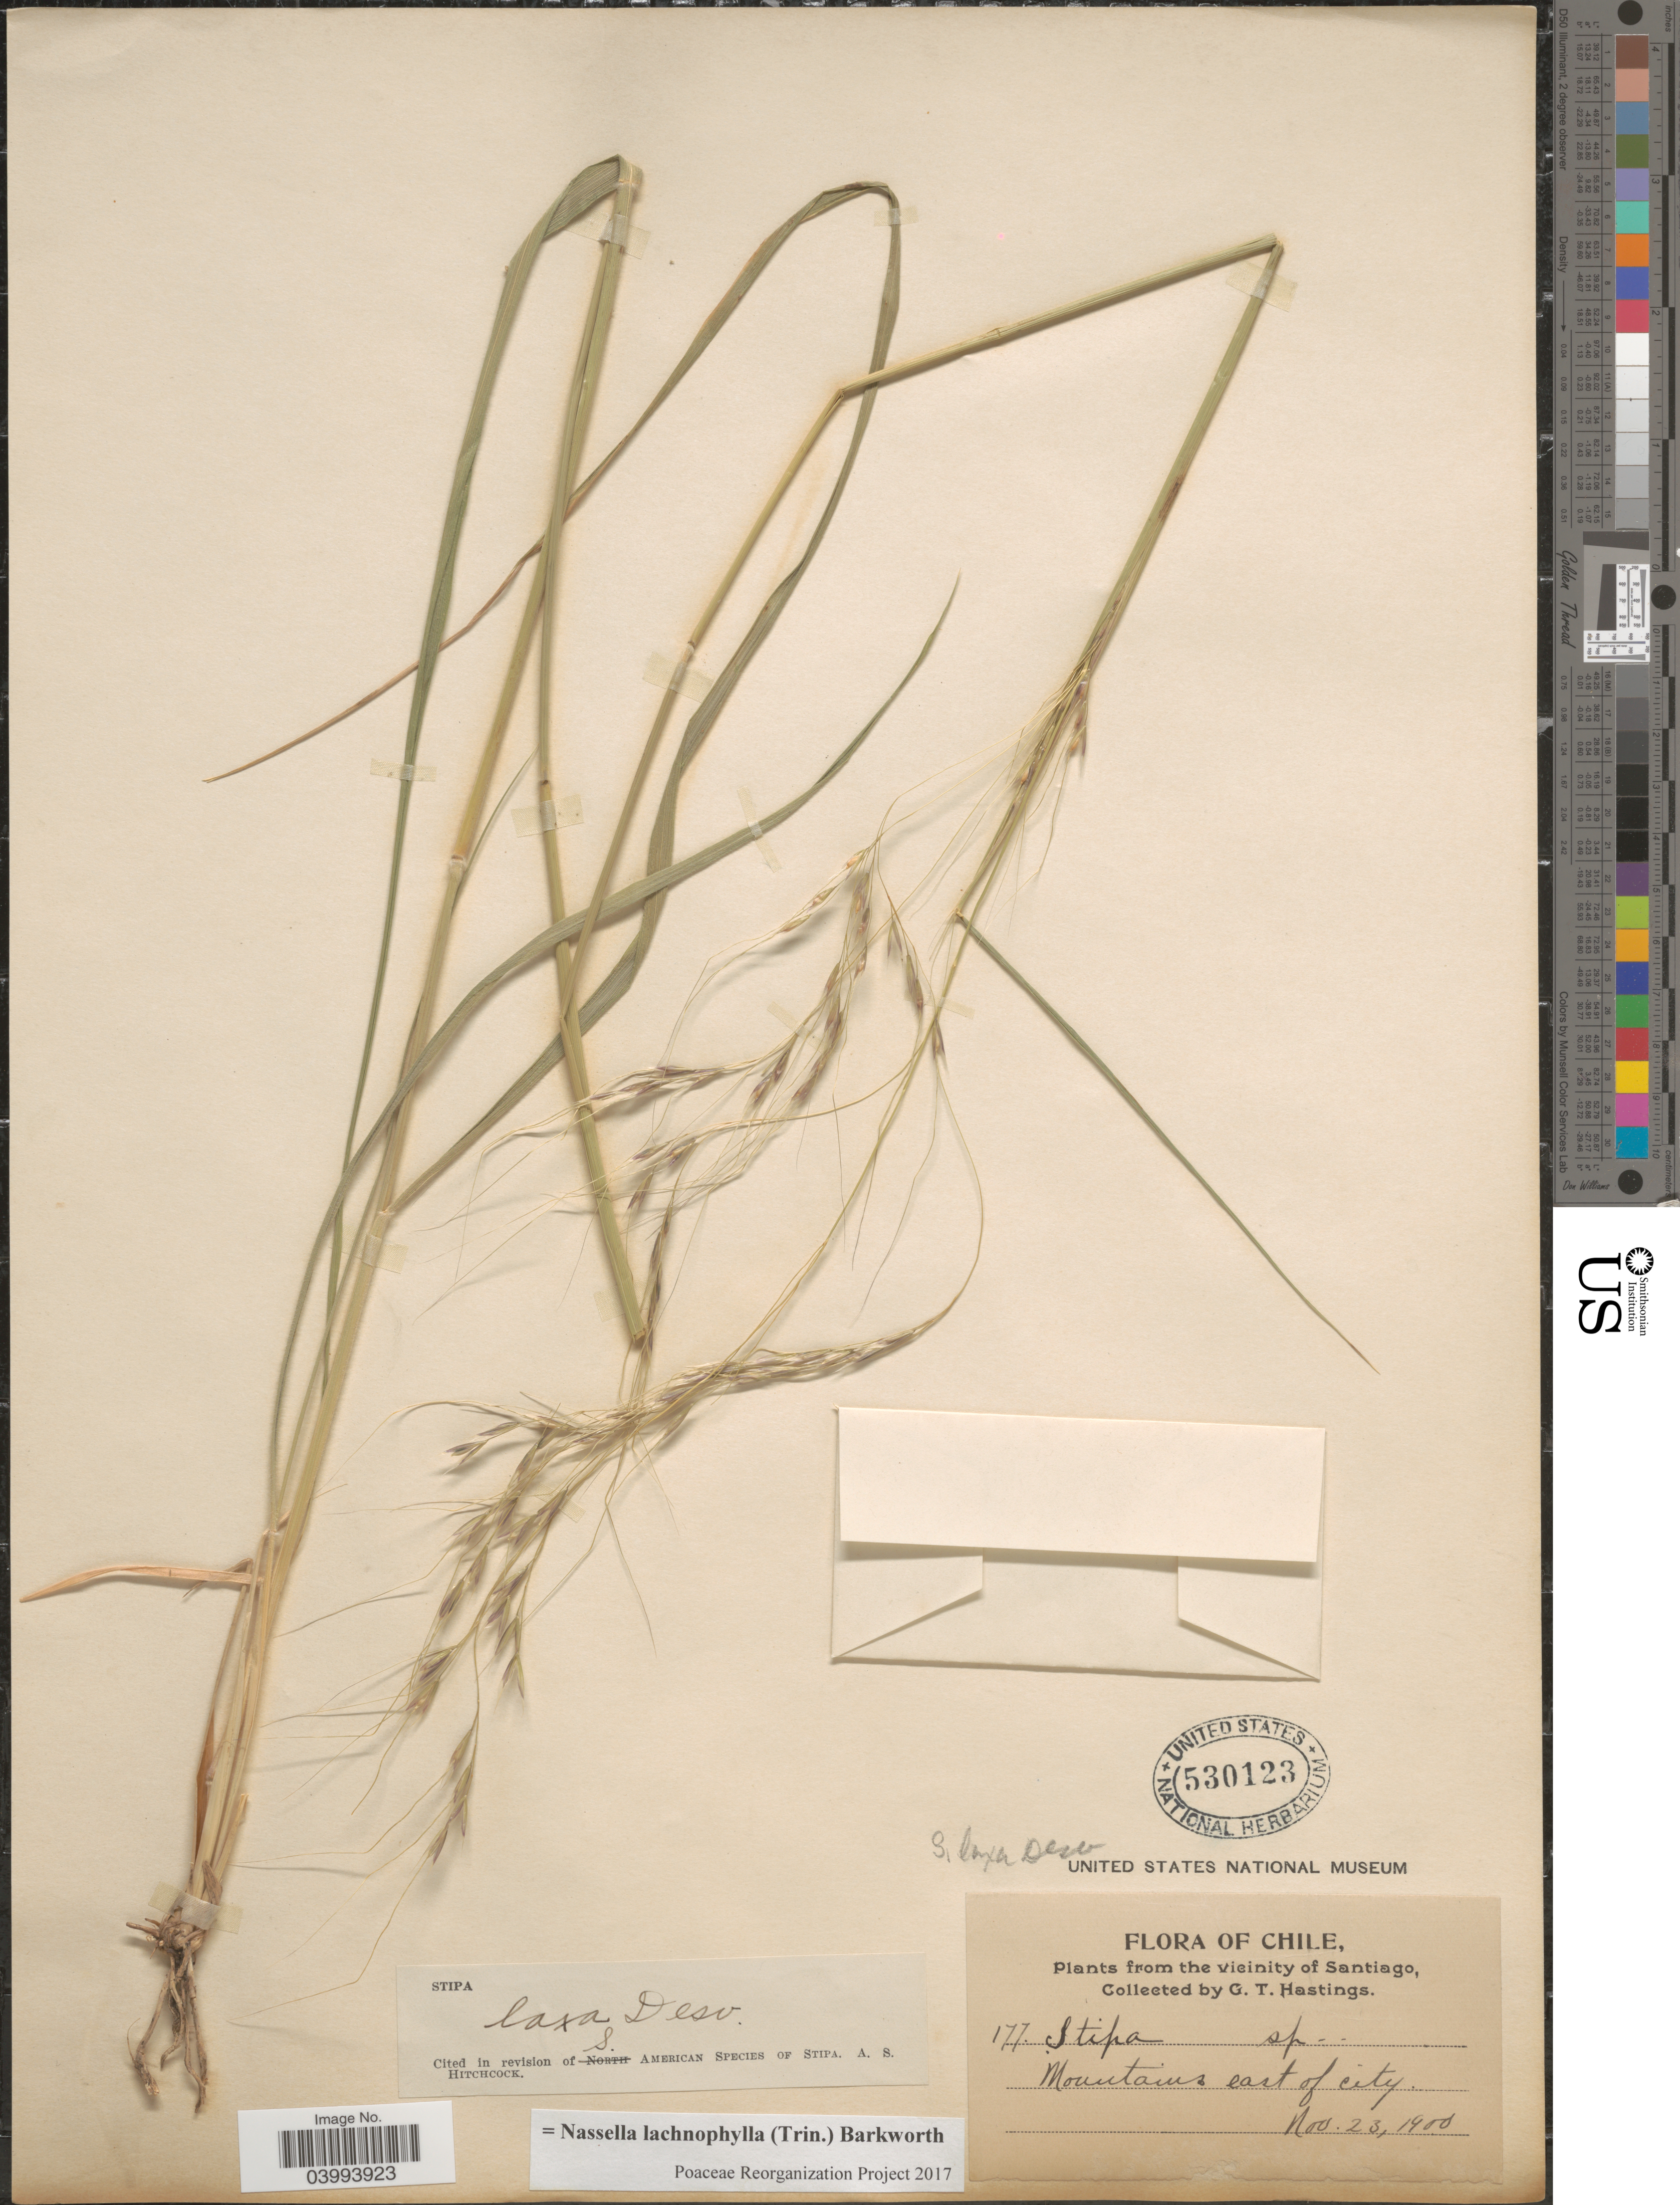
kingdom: Plantae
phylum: Tracheophyta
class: Liliopsida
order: Poales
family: Poaceae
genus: Nassella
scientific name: Nassella lachnophylla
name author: (Trin.) Barkworth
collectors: G. Hastings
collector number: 177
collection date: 1900-11-23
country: Chile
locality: From the vicinity of Santiago. Mountains east of city.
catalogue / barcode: US 530123